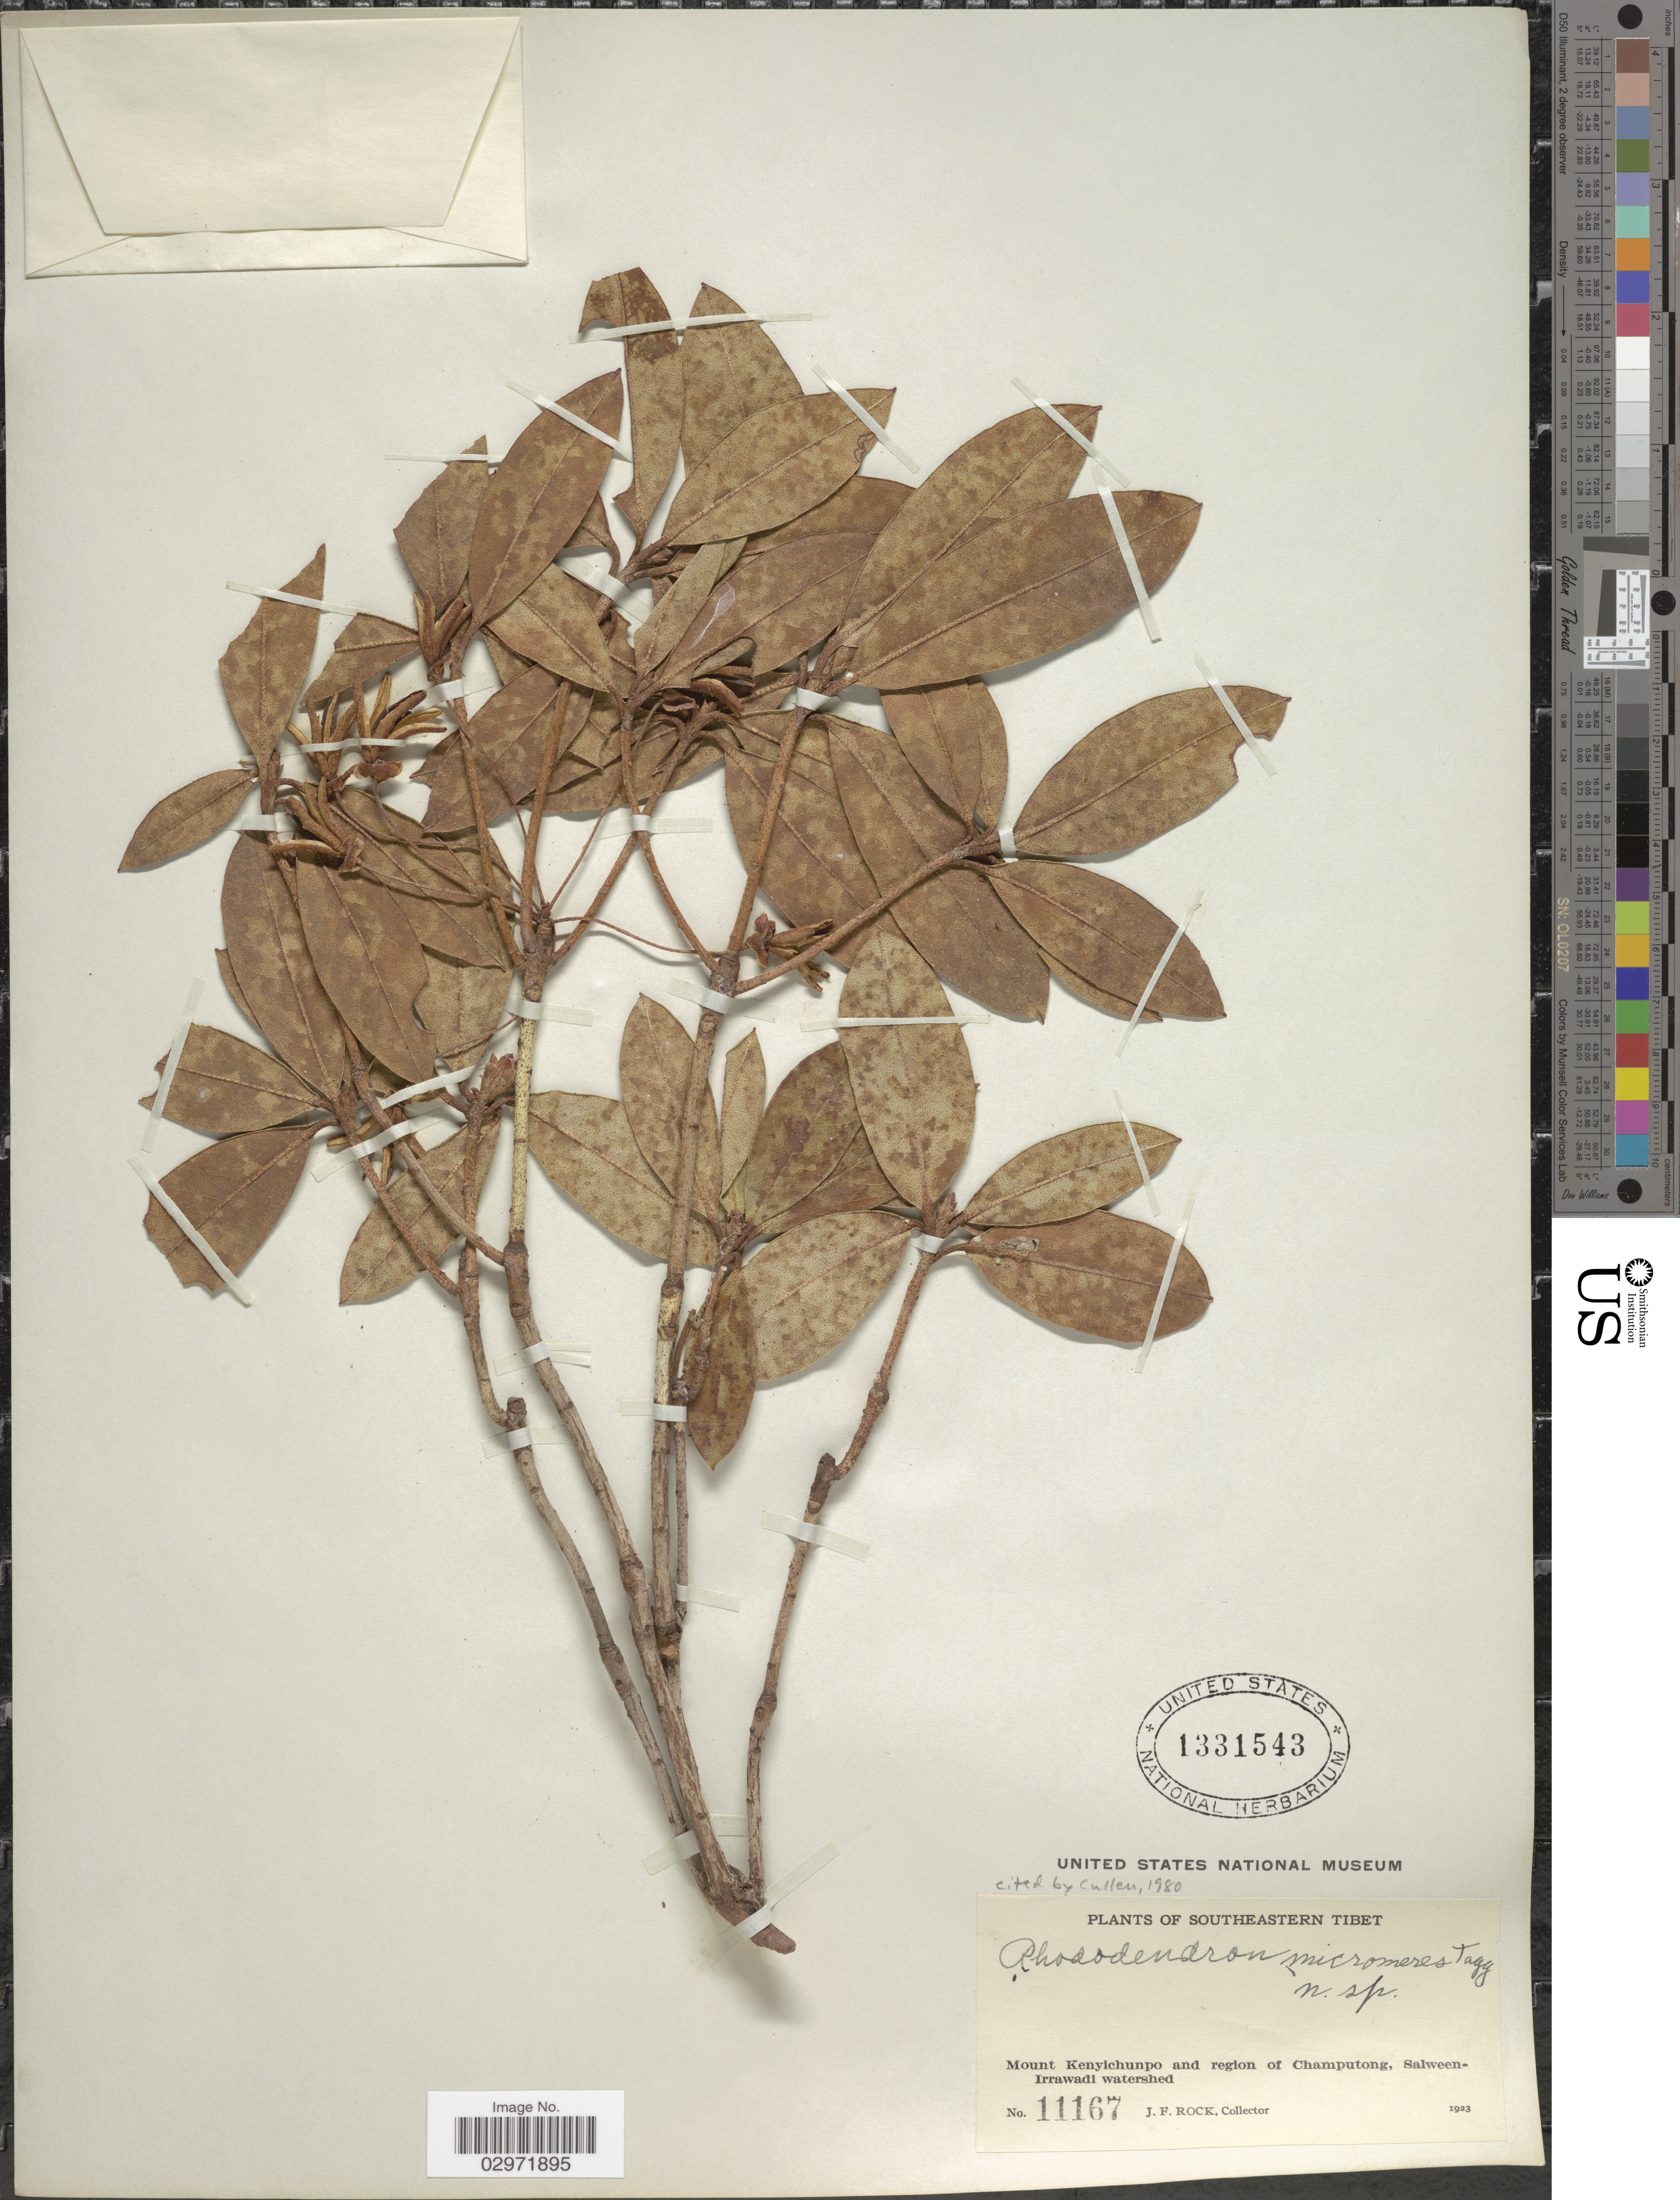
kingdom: Plantae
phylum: Tracheophyta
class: Magnoliopsida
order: Ericales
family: Ericaceae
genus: Rhododendron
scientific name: Rhododendron micromeres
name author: Tagg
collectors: J. Rock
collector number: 11167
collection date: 1923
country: China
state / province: Xizang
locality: Southeastern Tibet, Mount Kenyichunpo and region of Champutong, Salween Irrawadi watershed.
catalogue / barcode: US 1331543